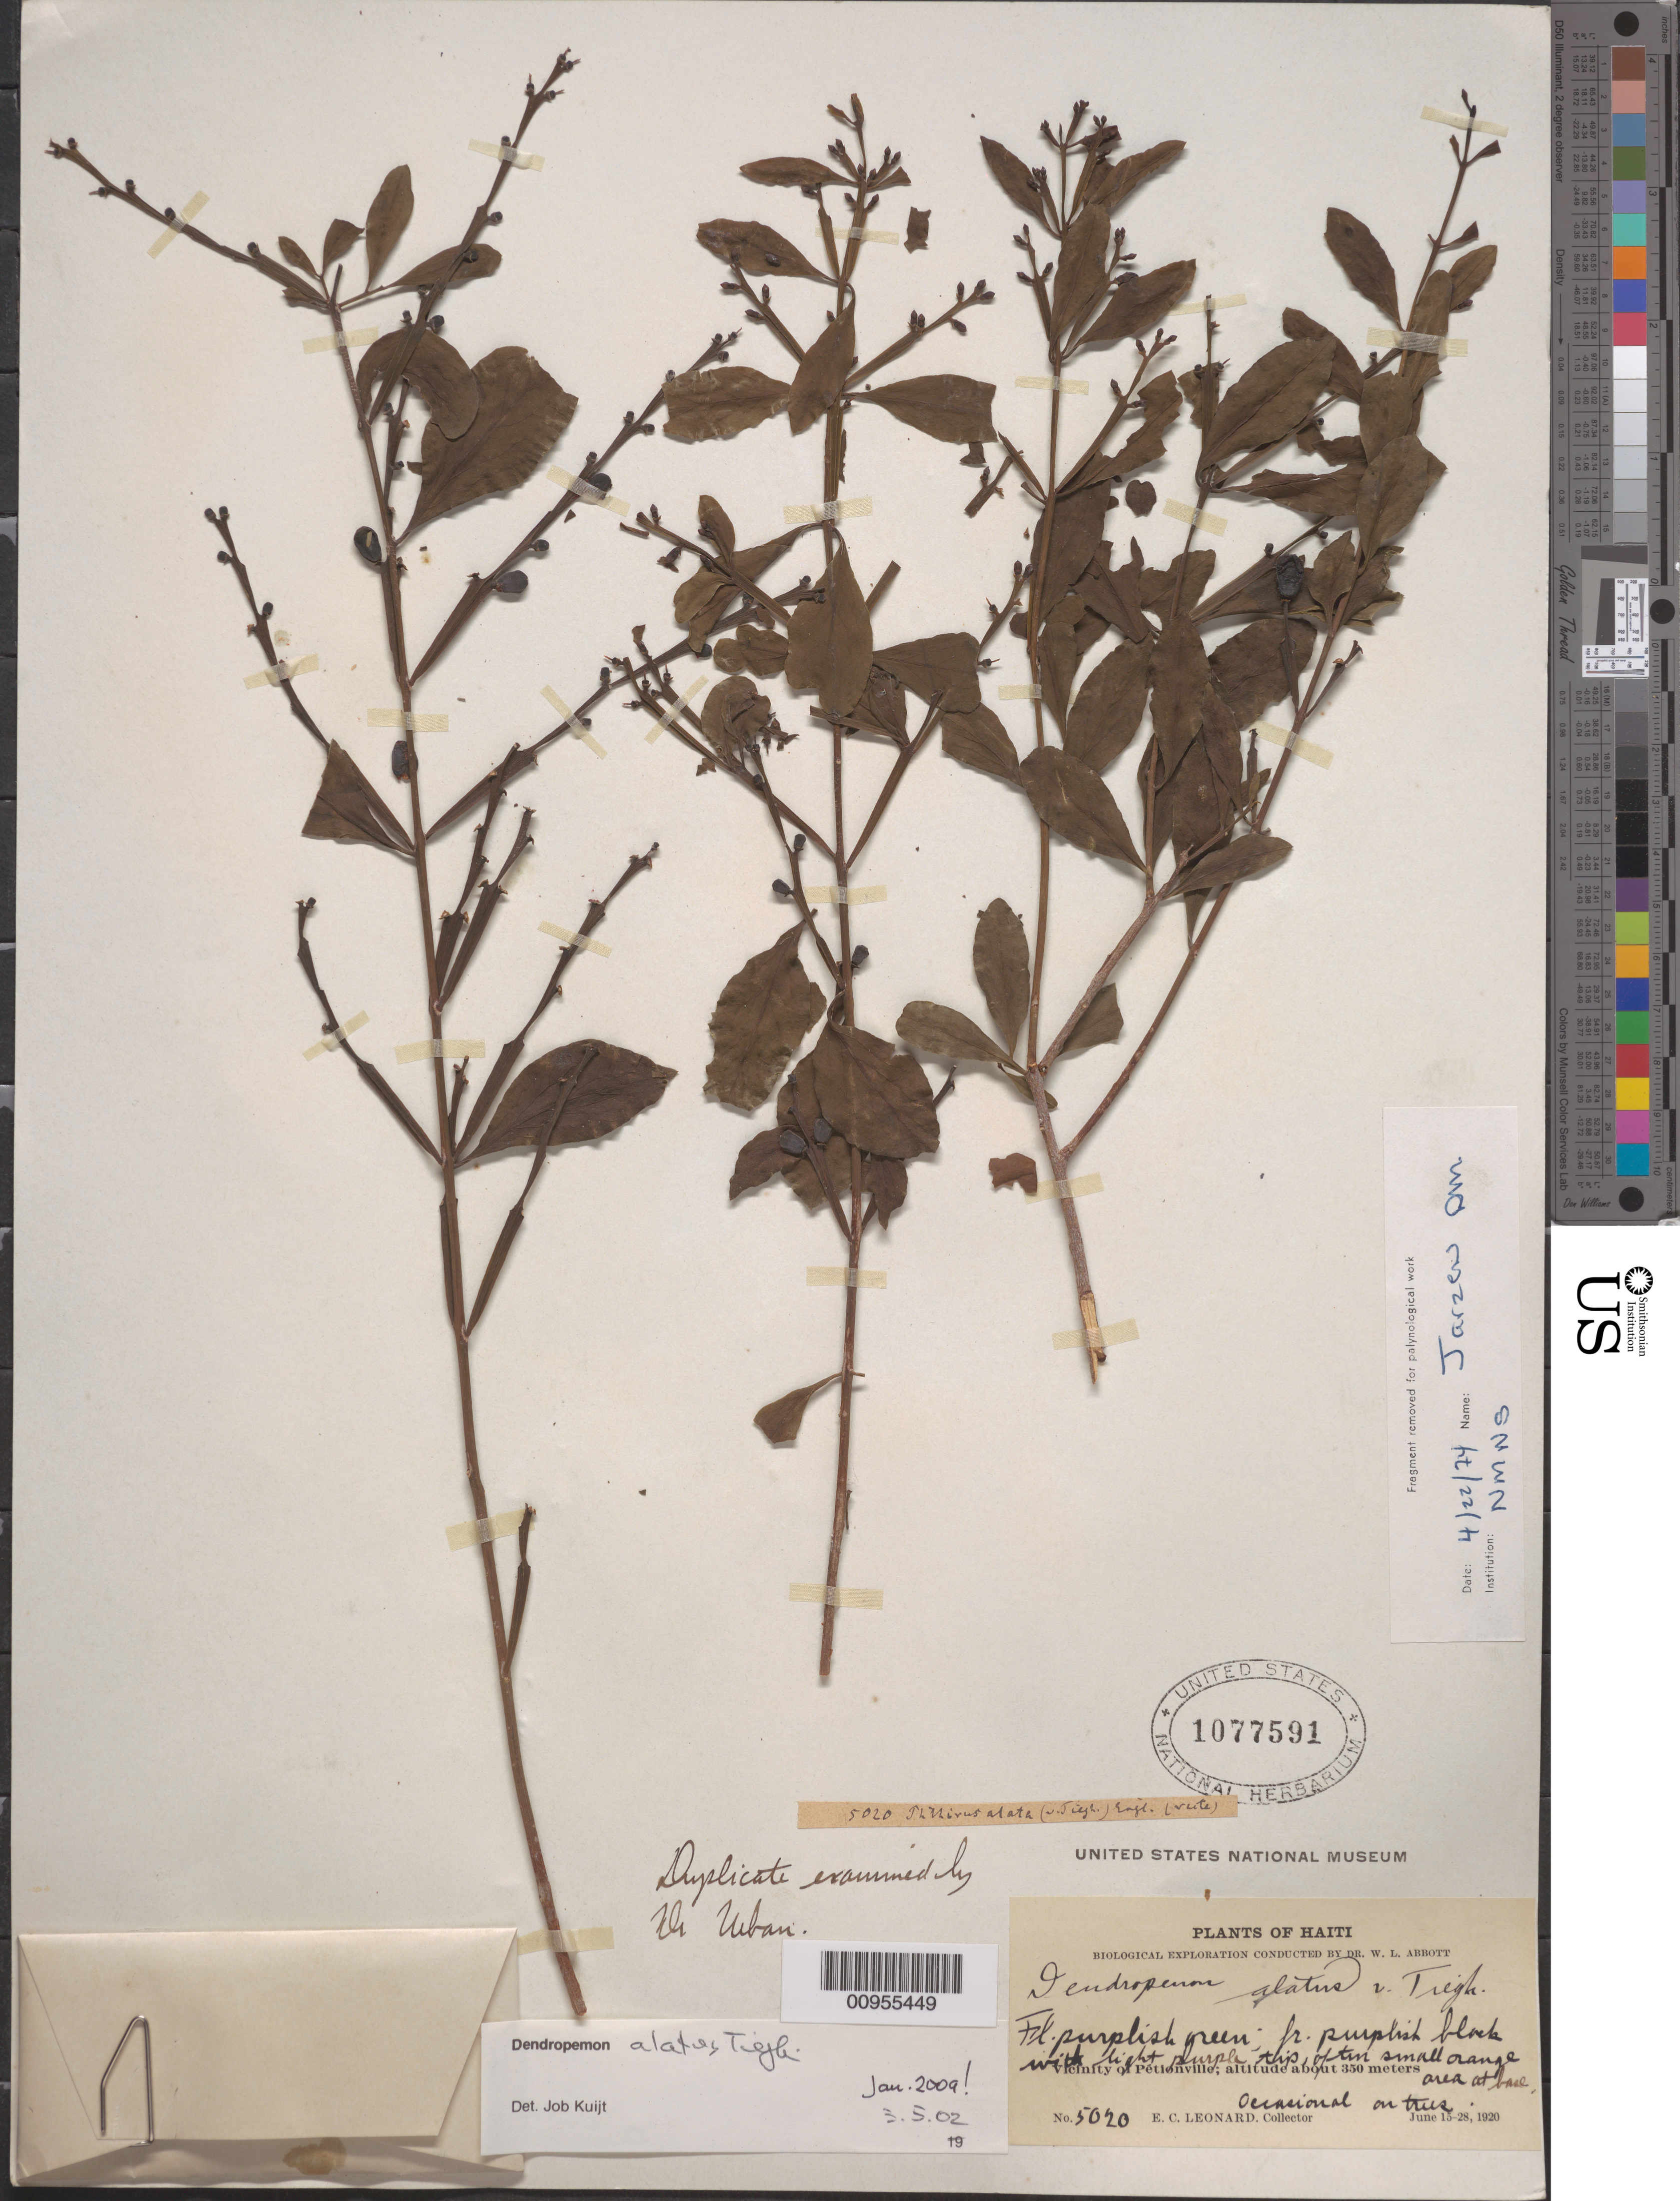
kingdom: Plantae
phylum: Tracheophyta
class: Magnoliopsida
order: Santalales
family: Loranthaceae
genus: Dendropemon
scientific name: Dendropemon alatus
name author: Tiegh.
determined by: Kuijt, Job, (CANADA)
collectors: E. C. Leonard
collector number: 5020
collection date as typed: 15 Jun 1920 to 28 Jun 1920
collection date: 1920-06-15/1920-06-28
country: Haiti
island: Hispaniola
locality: Petionville, vicinity of.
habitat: On trees, occasional.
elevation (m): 350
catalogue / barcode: US 1077591